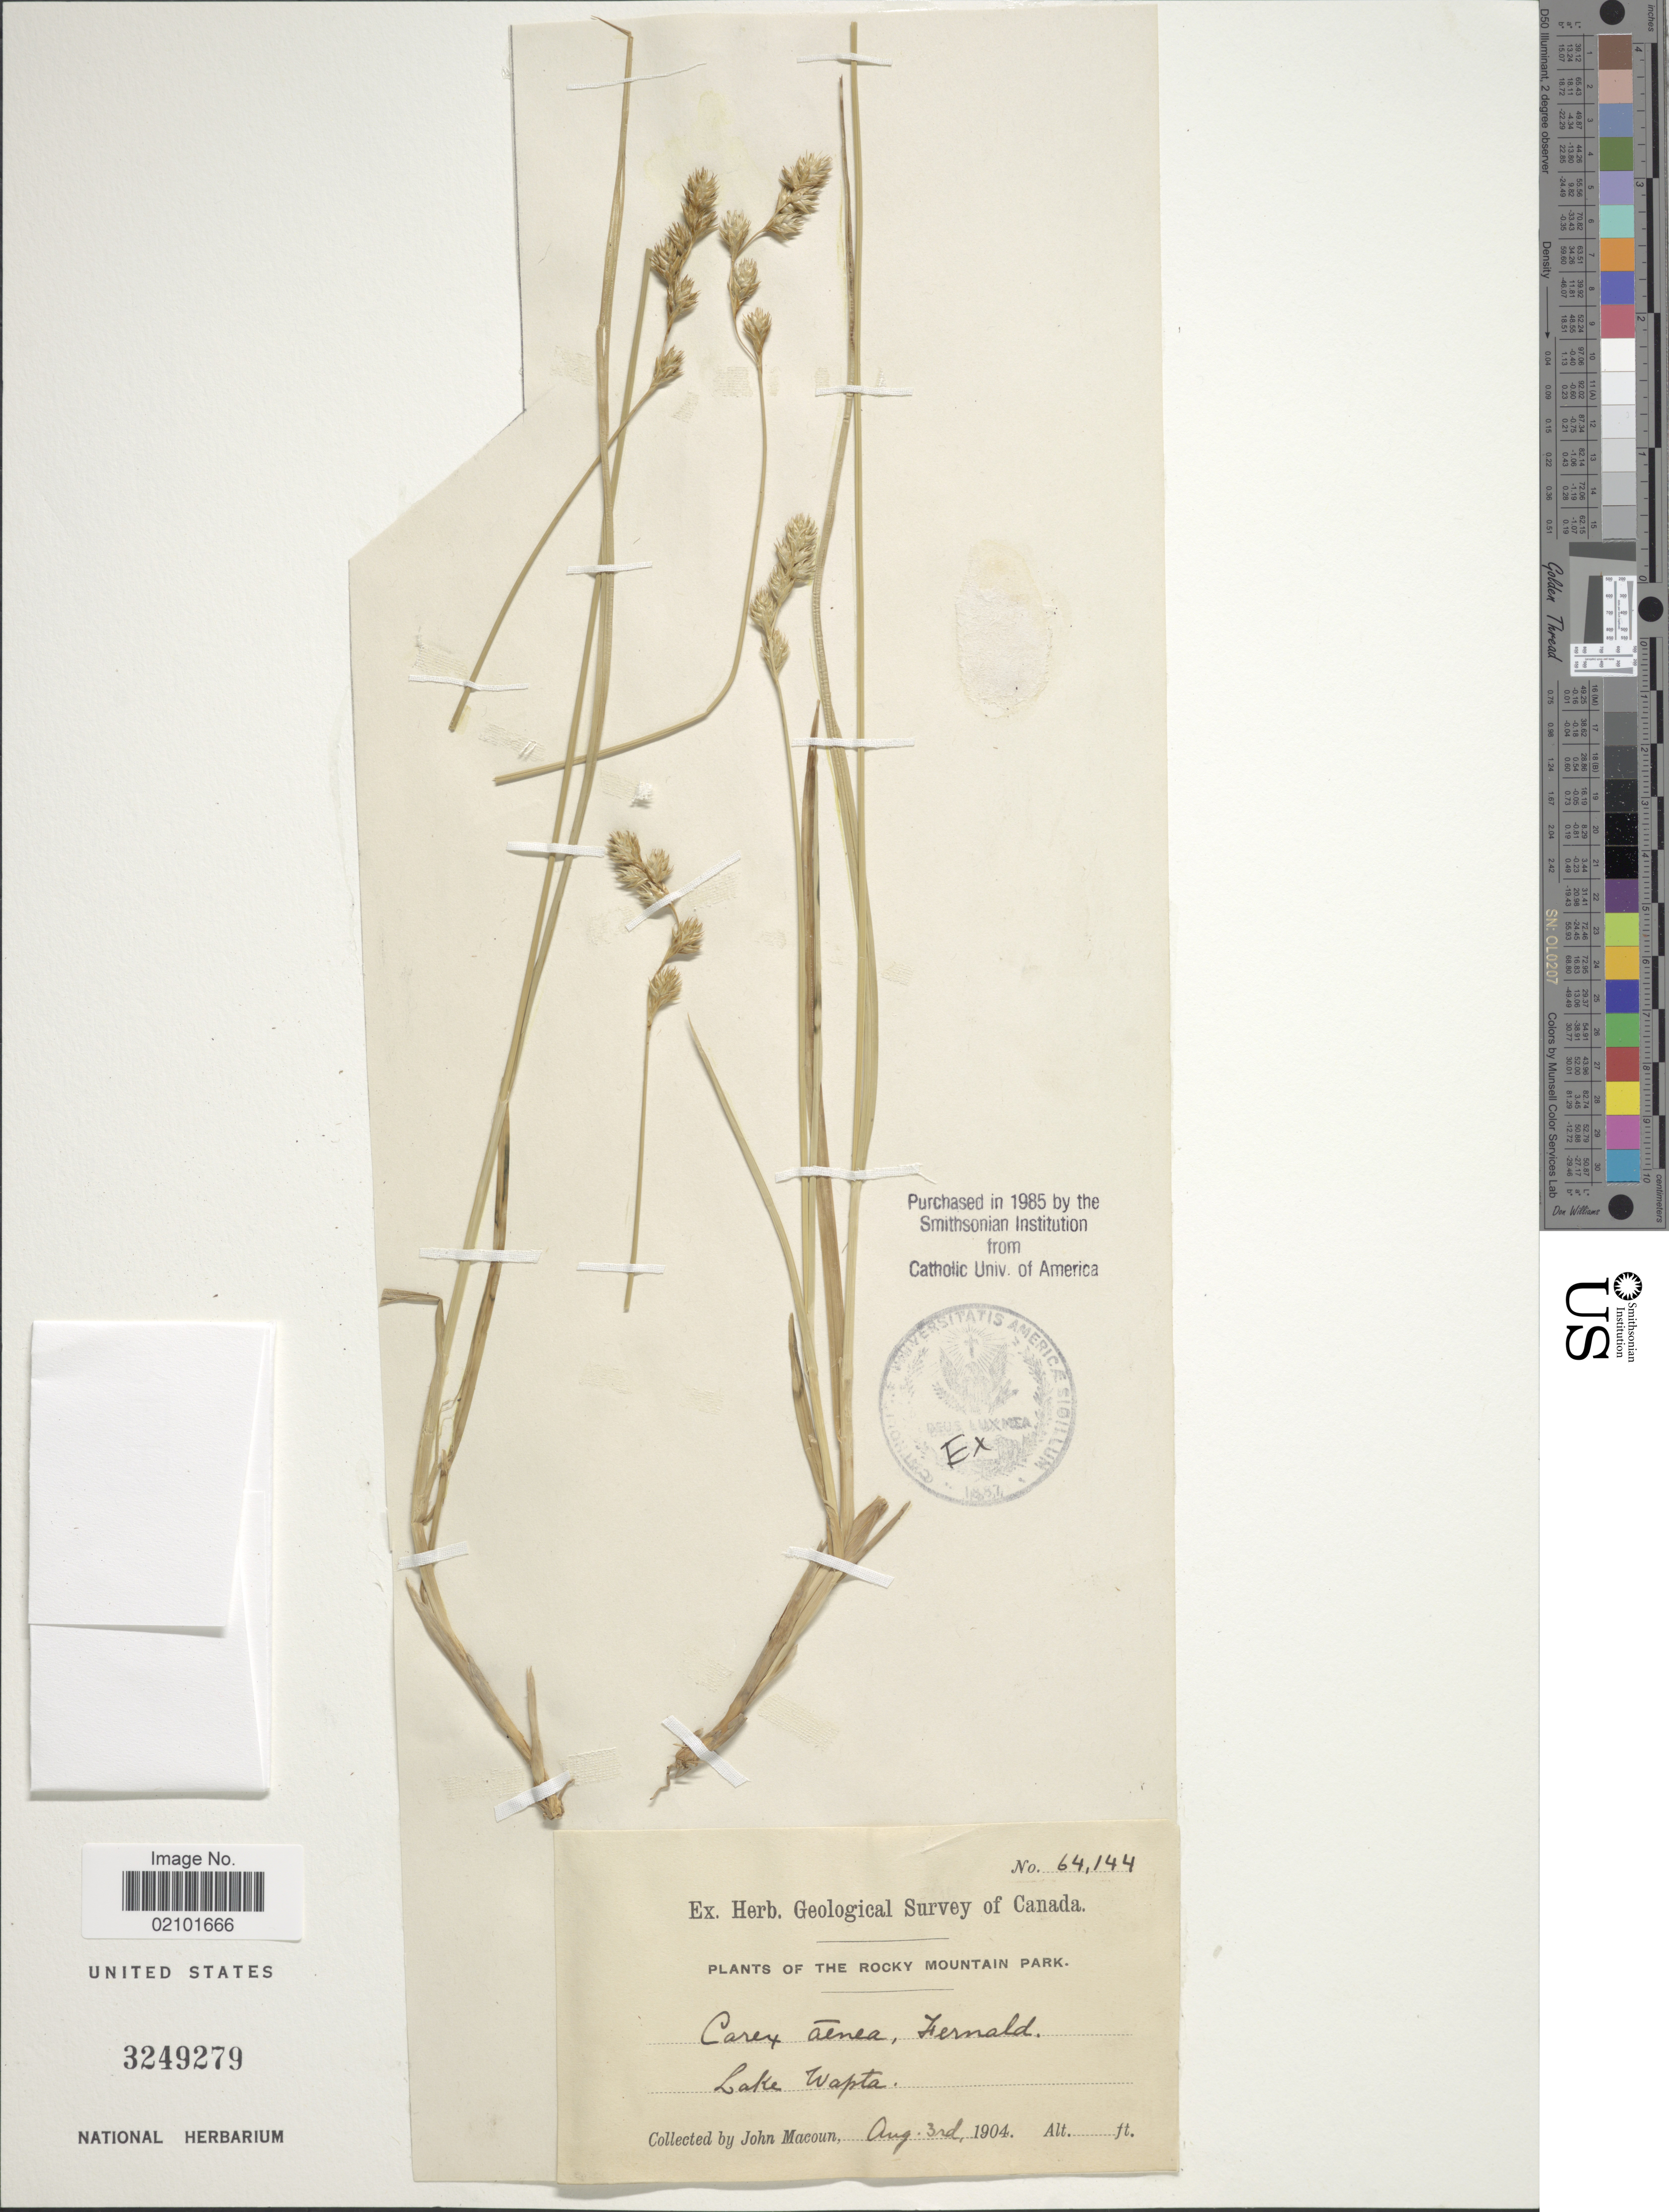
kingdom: Plantae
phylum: Tracheophyta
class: Liliopsida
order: Poales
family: Cyperaceae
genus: Carex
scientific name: Carex foenea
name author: Willd.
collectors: J. Macoun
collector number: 64144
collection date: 1904-08-03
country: Canada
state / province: British Columbia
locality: Rocky Mountain Park. Lake Wapta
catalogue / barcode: US 3249279